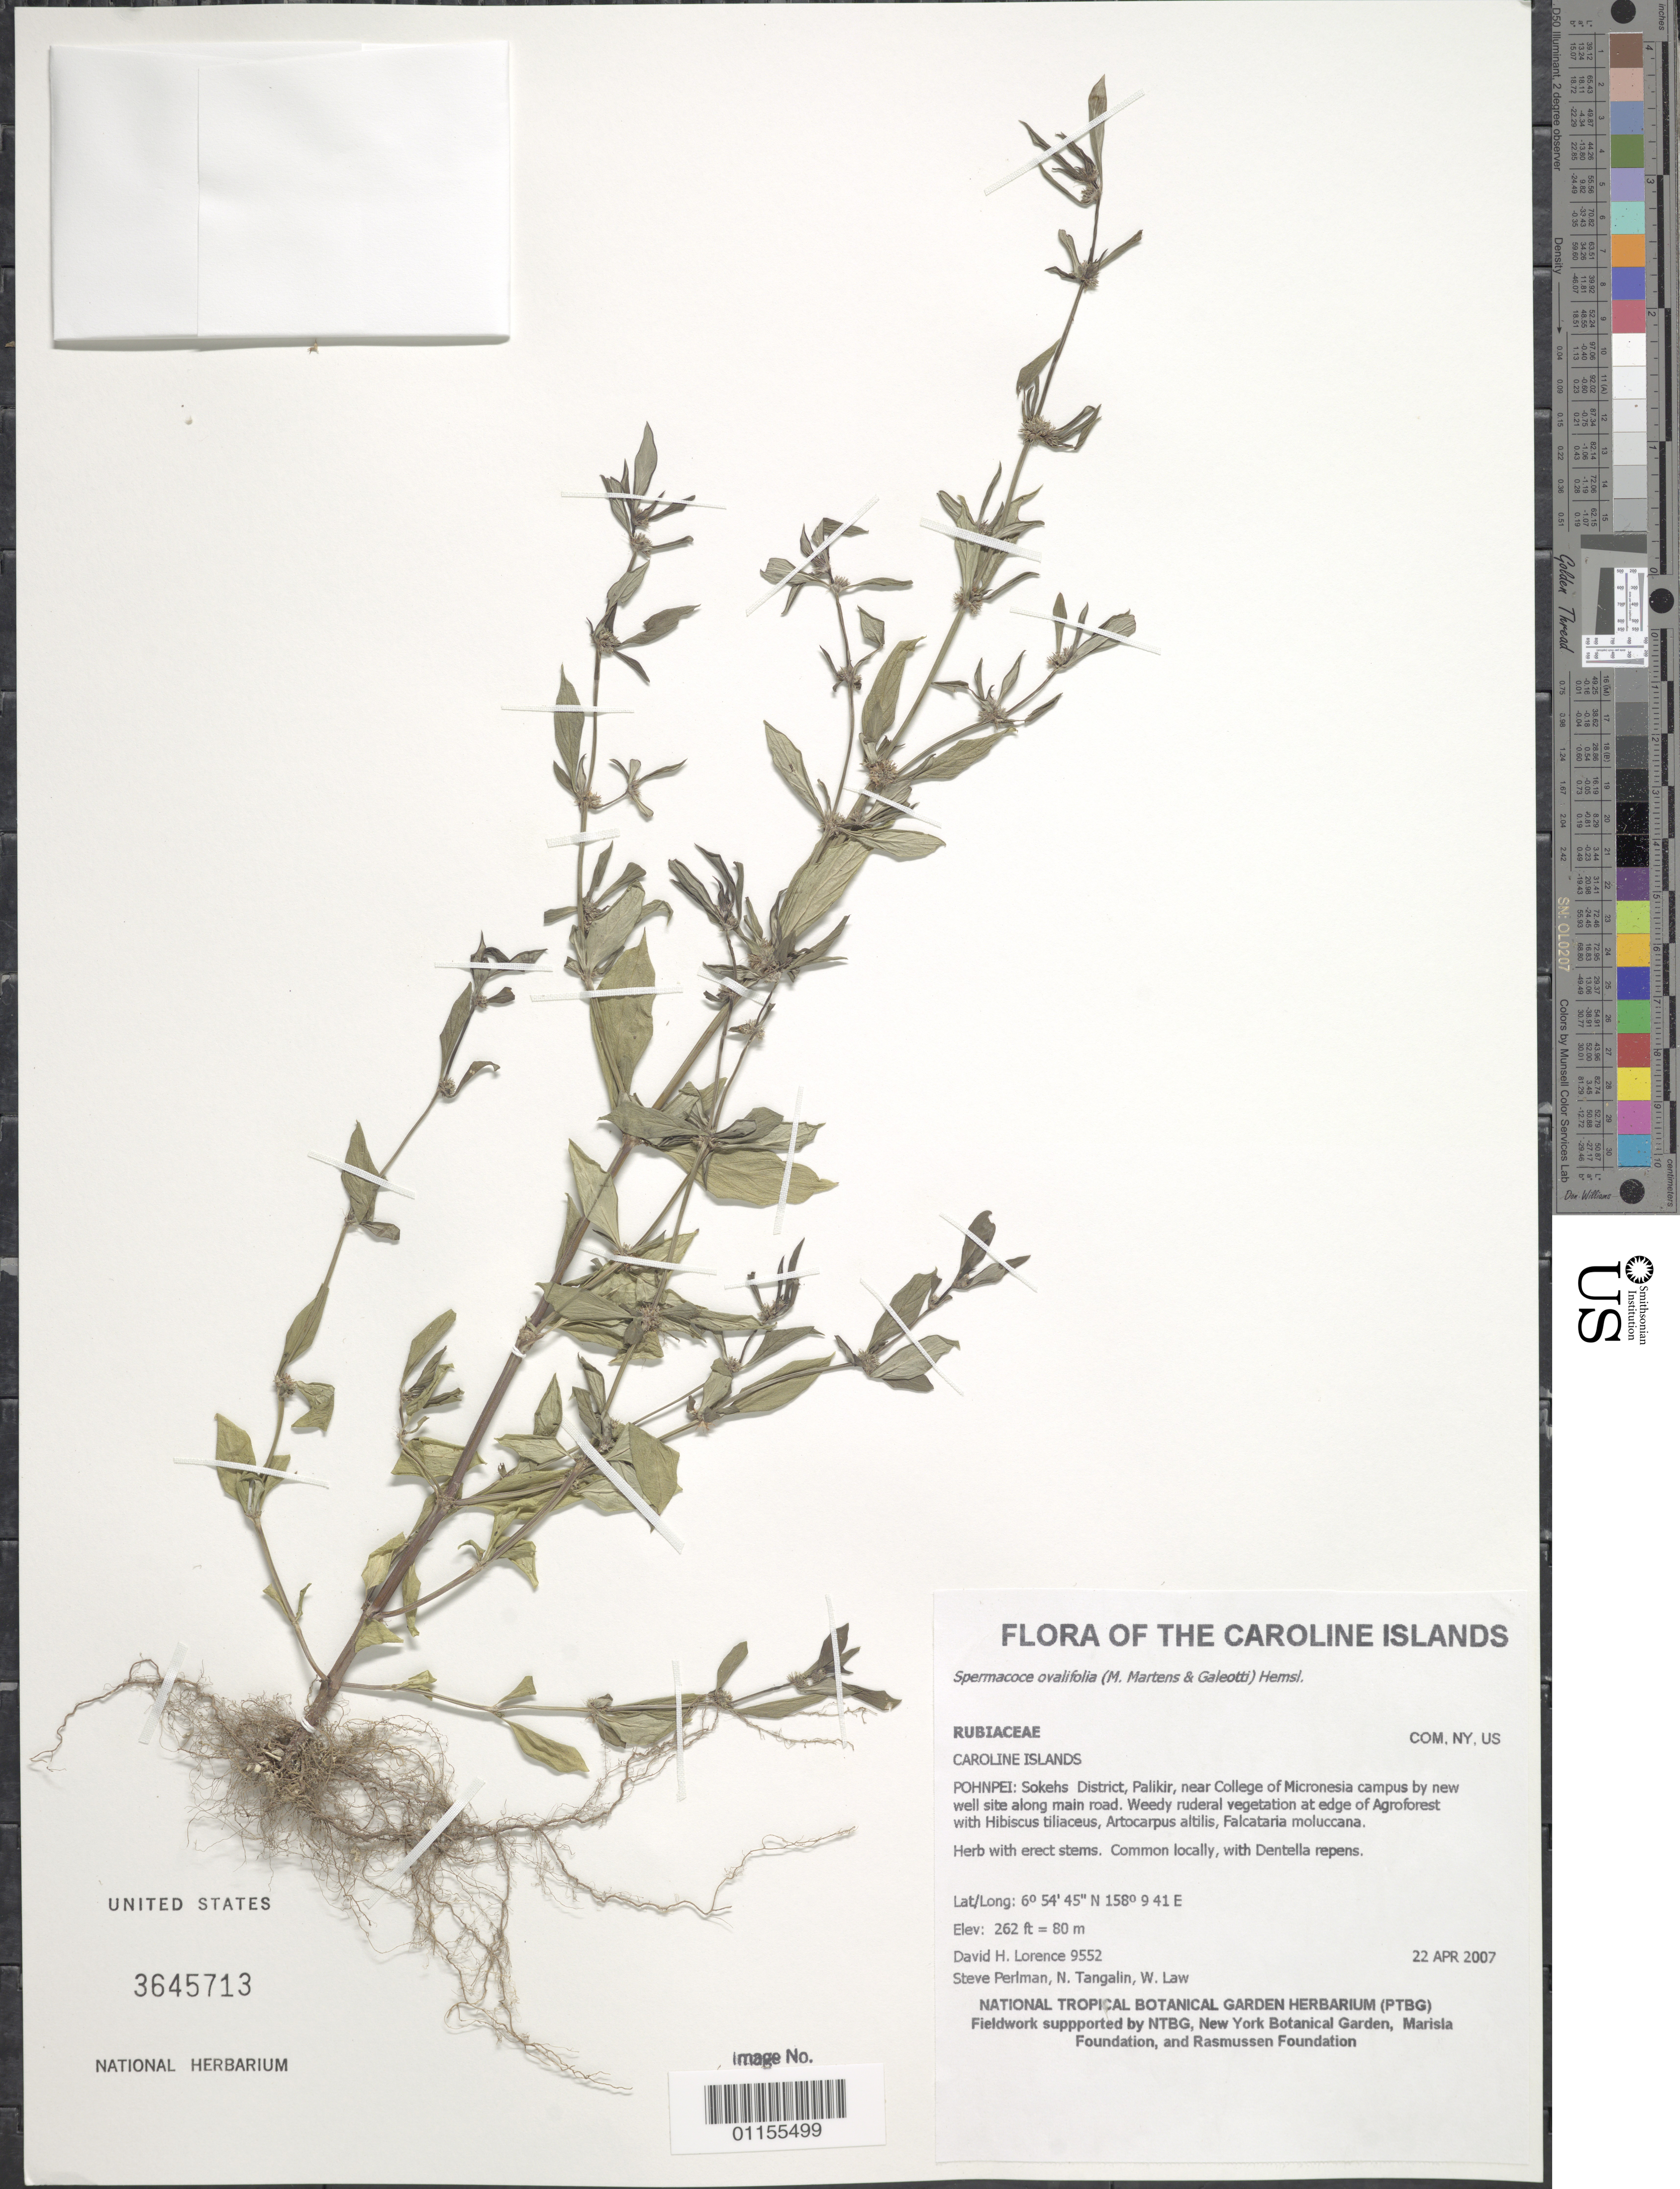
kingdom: Plantae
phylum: Tracheophyta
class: Magnoliopsida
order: Gentianales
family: Rubiaceae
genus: Spermacoce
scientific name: Spermacoce ovalifolia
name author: (M. Martens & Galeotti) Hemsl.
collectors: D. Lorence, S. P. Perlman, N. Tangalin & W. Law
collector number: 9552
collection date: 2007-04-22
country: Micronesia, Federated States of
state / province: Pohnpei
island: Pohnpei [Ponape]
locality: Sokehs district , Palikir, near College of Micronesia campus by new well site along main road.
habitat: Weedy ruderal vegetation at edge of agroforest.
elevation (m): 80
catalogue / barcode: US 3645713